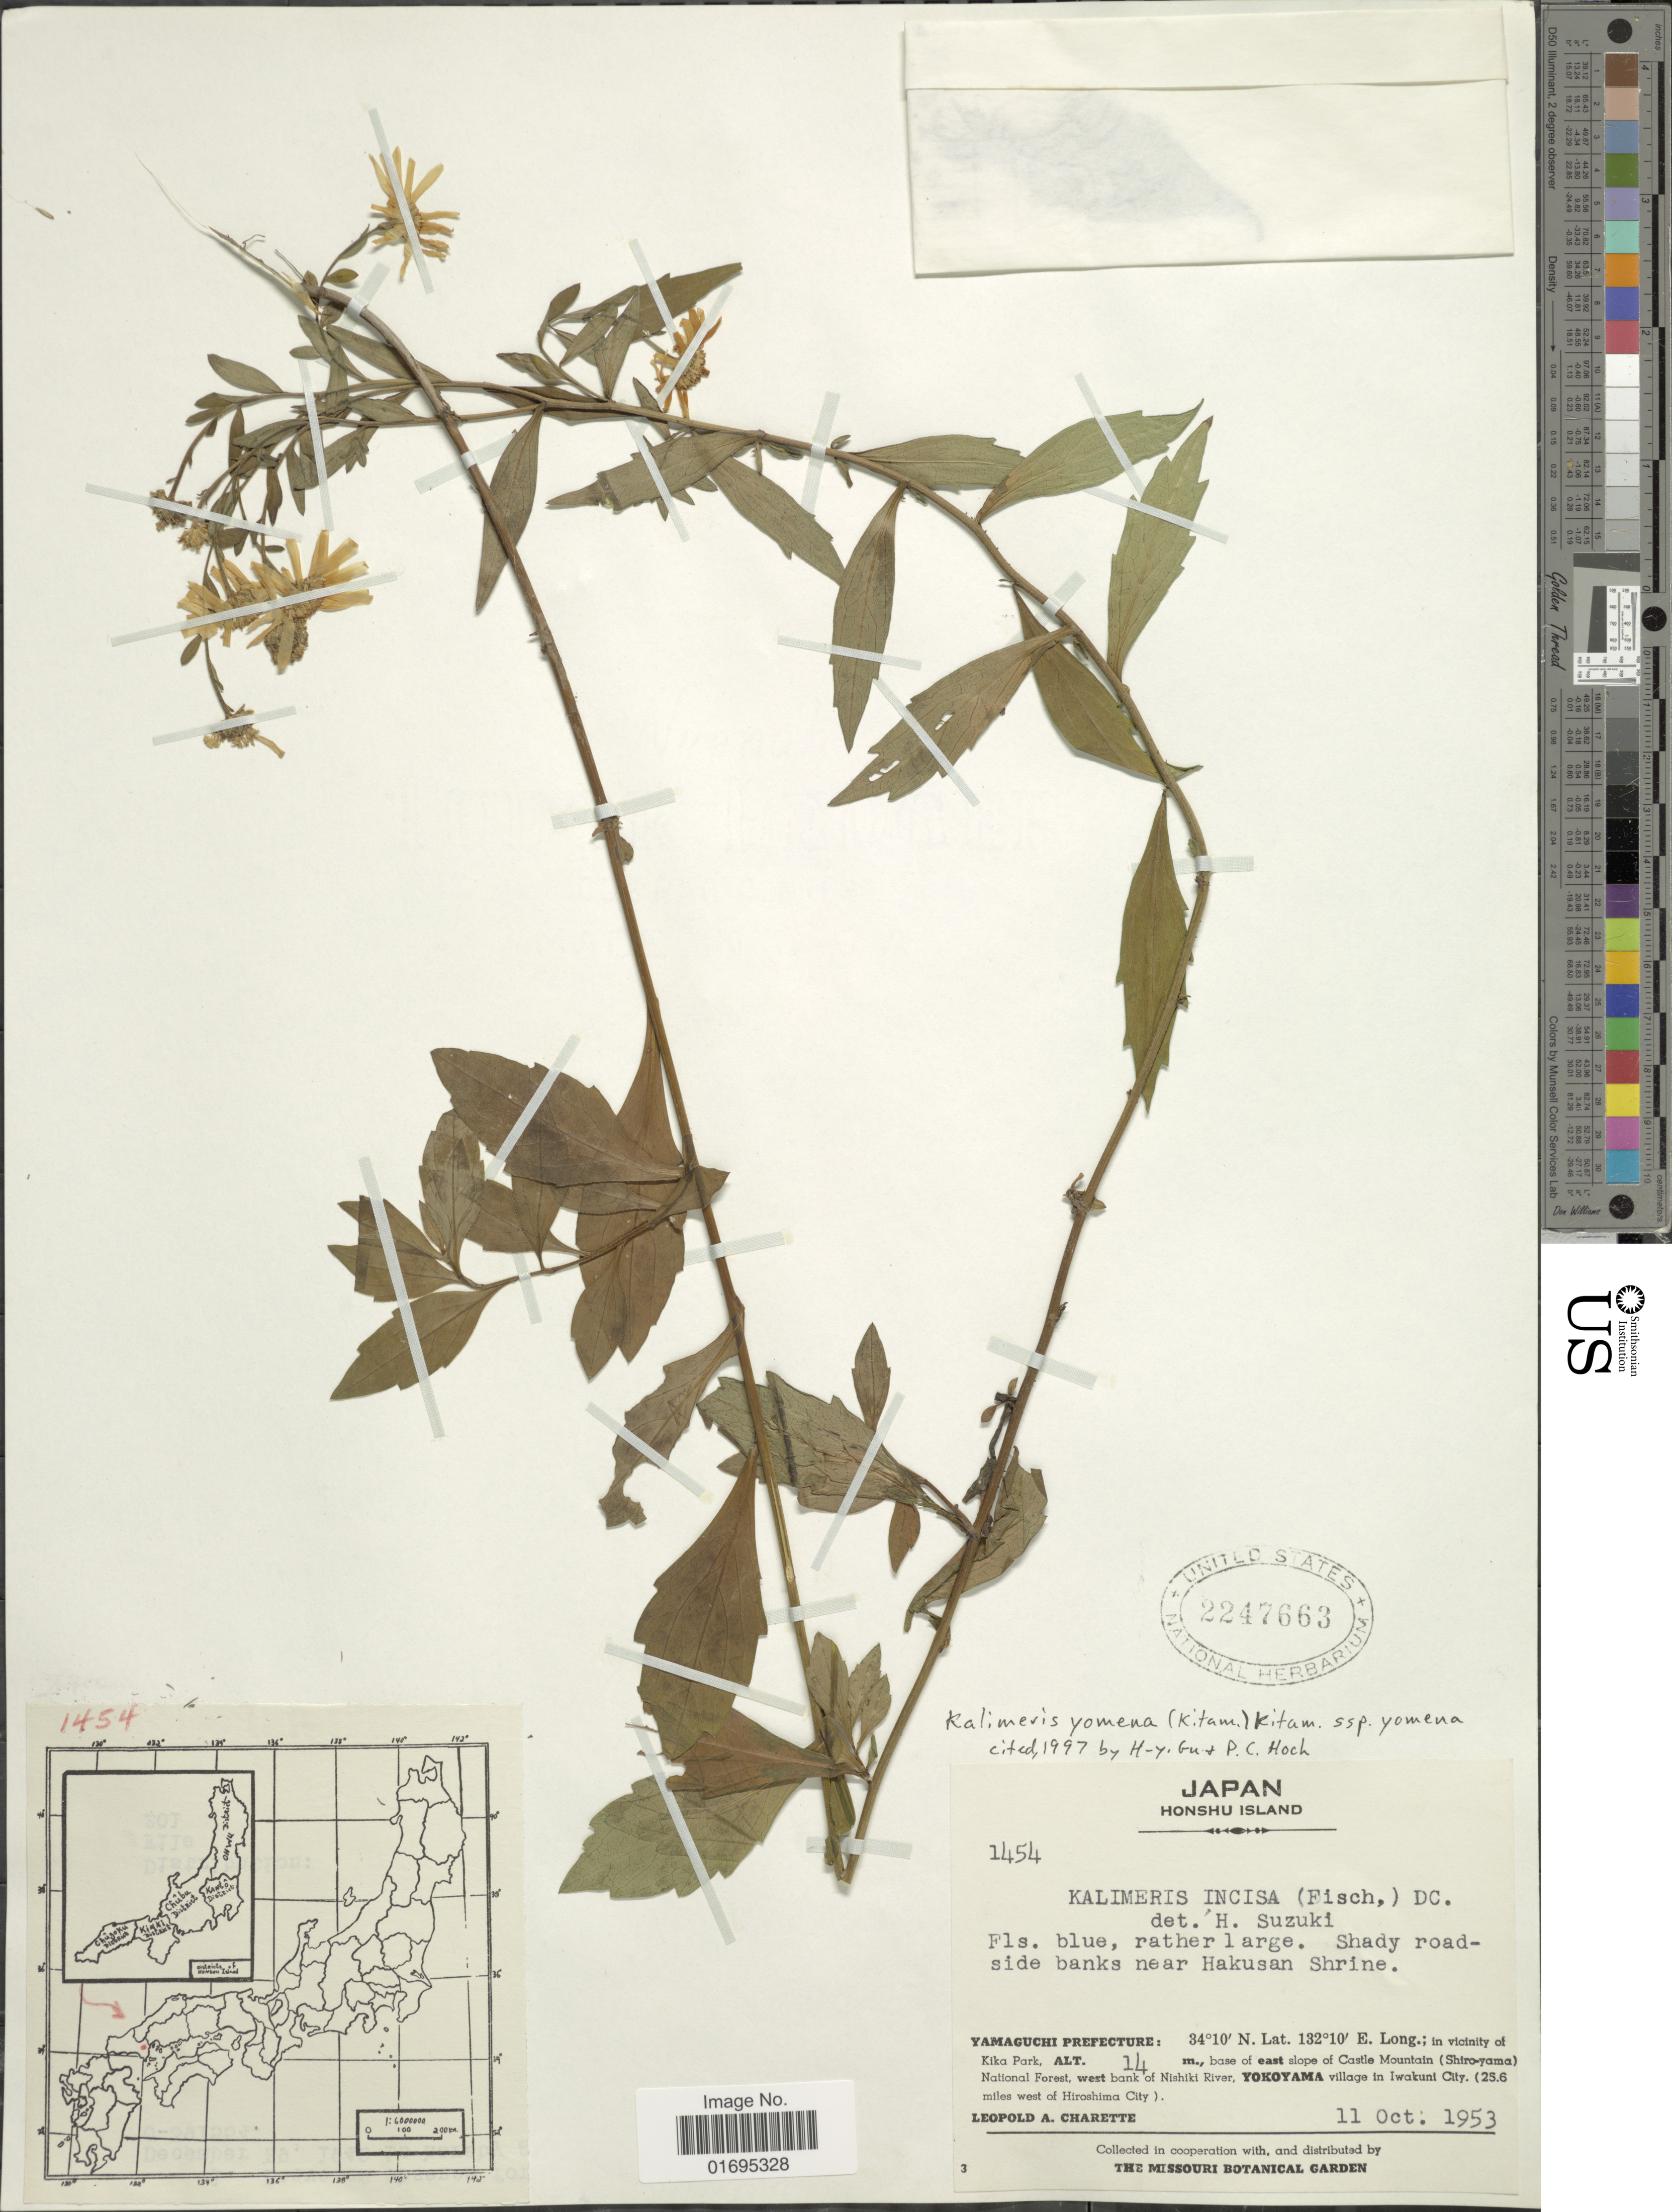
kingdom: Plantae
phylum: Tracheophyta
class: Magnoliopsida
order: Asterales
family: Asteraceae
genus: Kalimeris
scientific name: Kalimeris yomena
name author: (Kitam.) Kitam.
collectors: L. A. Charette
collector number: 1454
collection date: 1953-10-11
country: Japan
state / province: Yamaguti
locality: Honshu Island, shady road-side banks near Hakisan Shrine, Yamaguchi Prefecture, in vicinity of Kika Park, base of east slope of Castle Mountain (Shiro-yama) National Forest, west bank of Nishiki River, Yokoyama village in Iwakuni City (25.6 miles west of Hiroshima City)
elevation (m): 14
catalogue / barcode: US 2247663